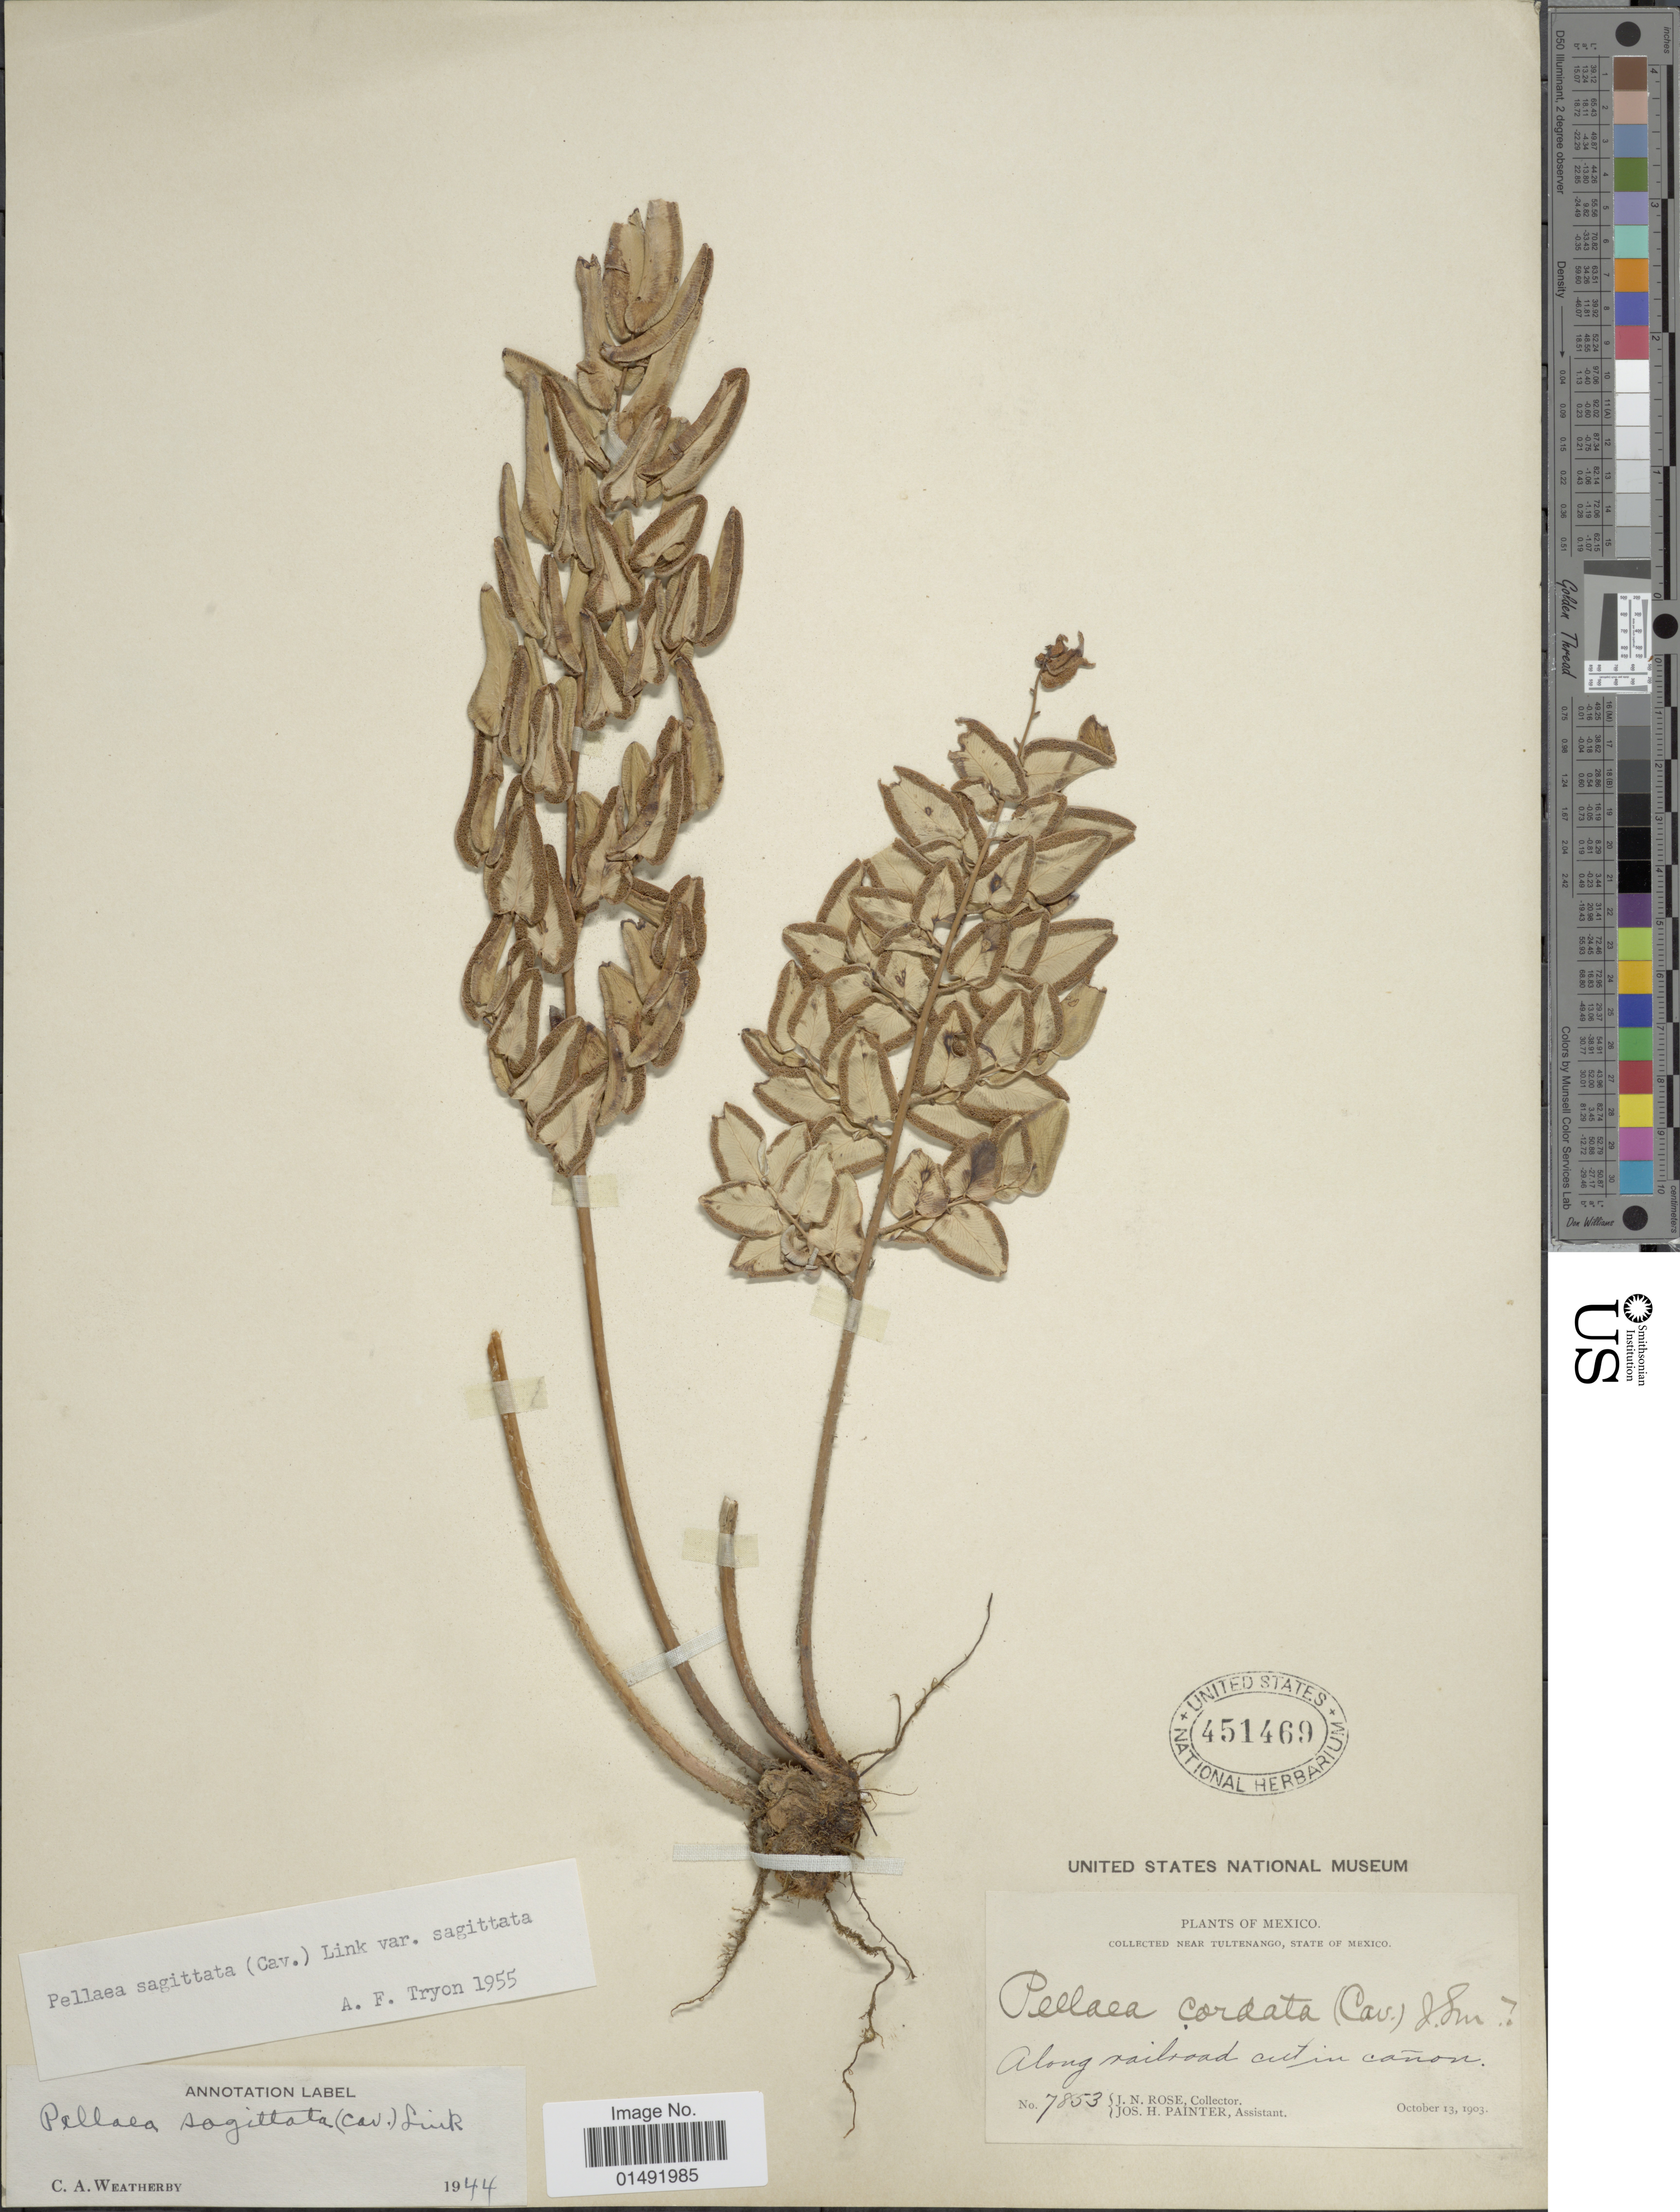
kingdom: Plantae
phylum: Tracheophyta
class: Polypodiopsida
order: Polypodiales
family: Pteridaceae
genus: Pellaea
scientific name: Pellaea sagittata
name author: (Cav.) Link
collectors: J. N. Rose & J. H. Painter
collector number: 7853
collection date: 1903-10-13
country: Mexico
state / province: México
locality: Near Tultenango, Along railroad cut in cañon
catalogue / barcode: US 451469